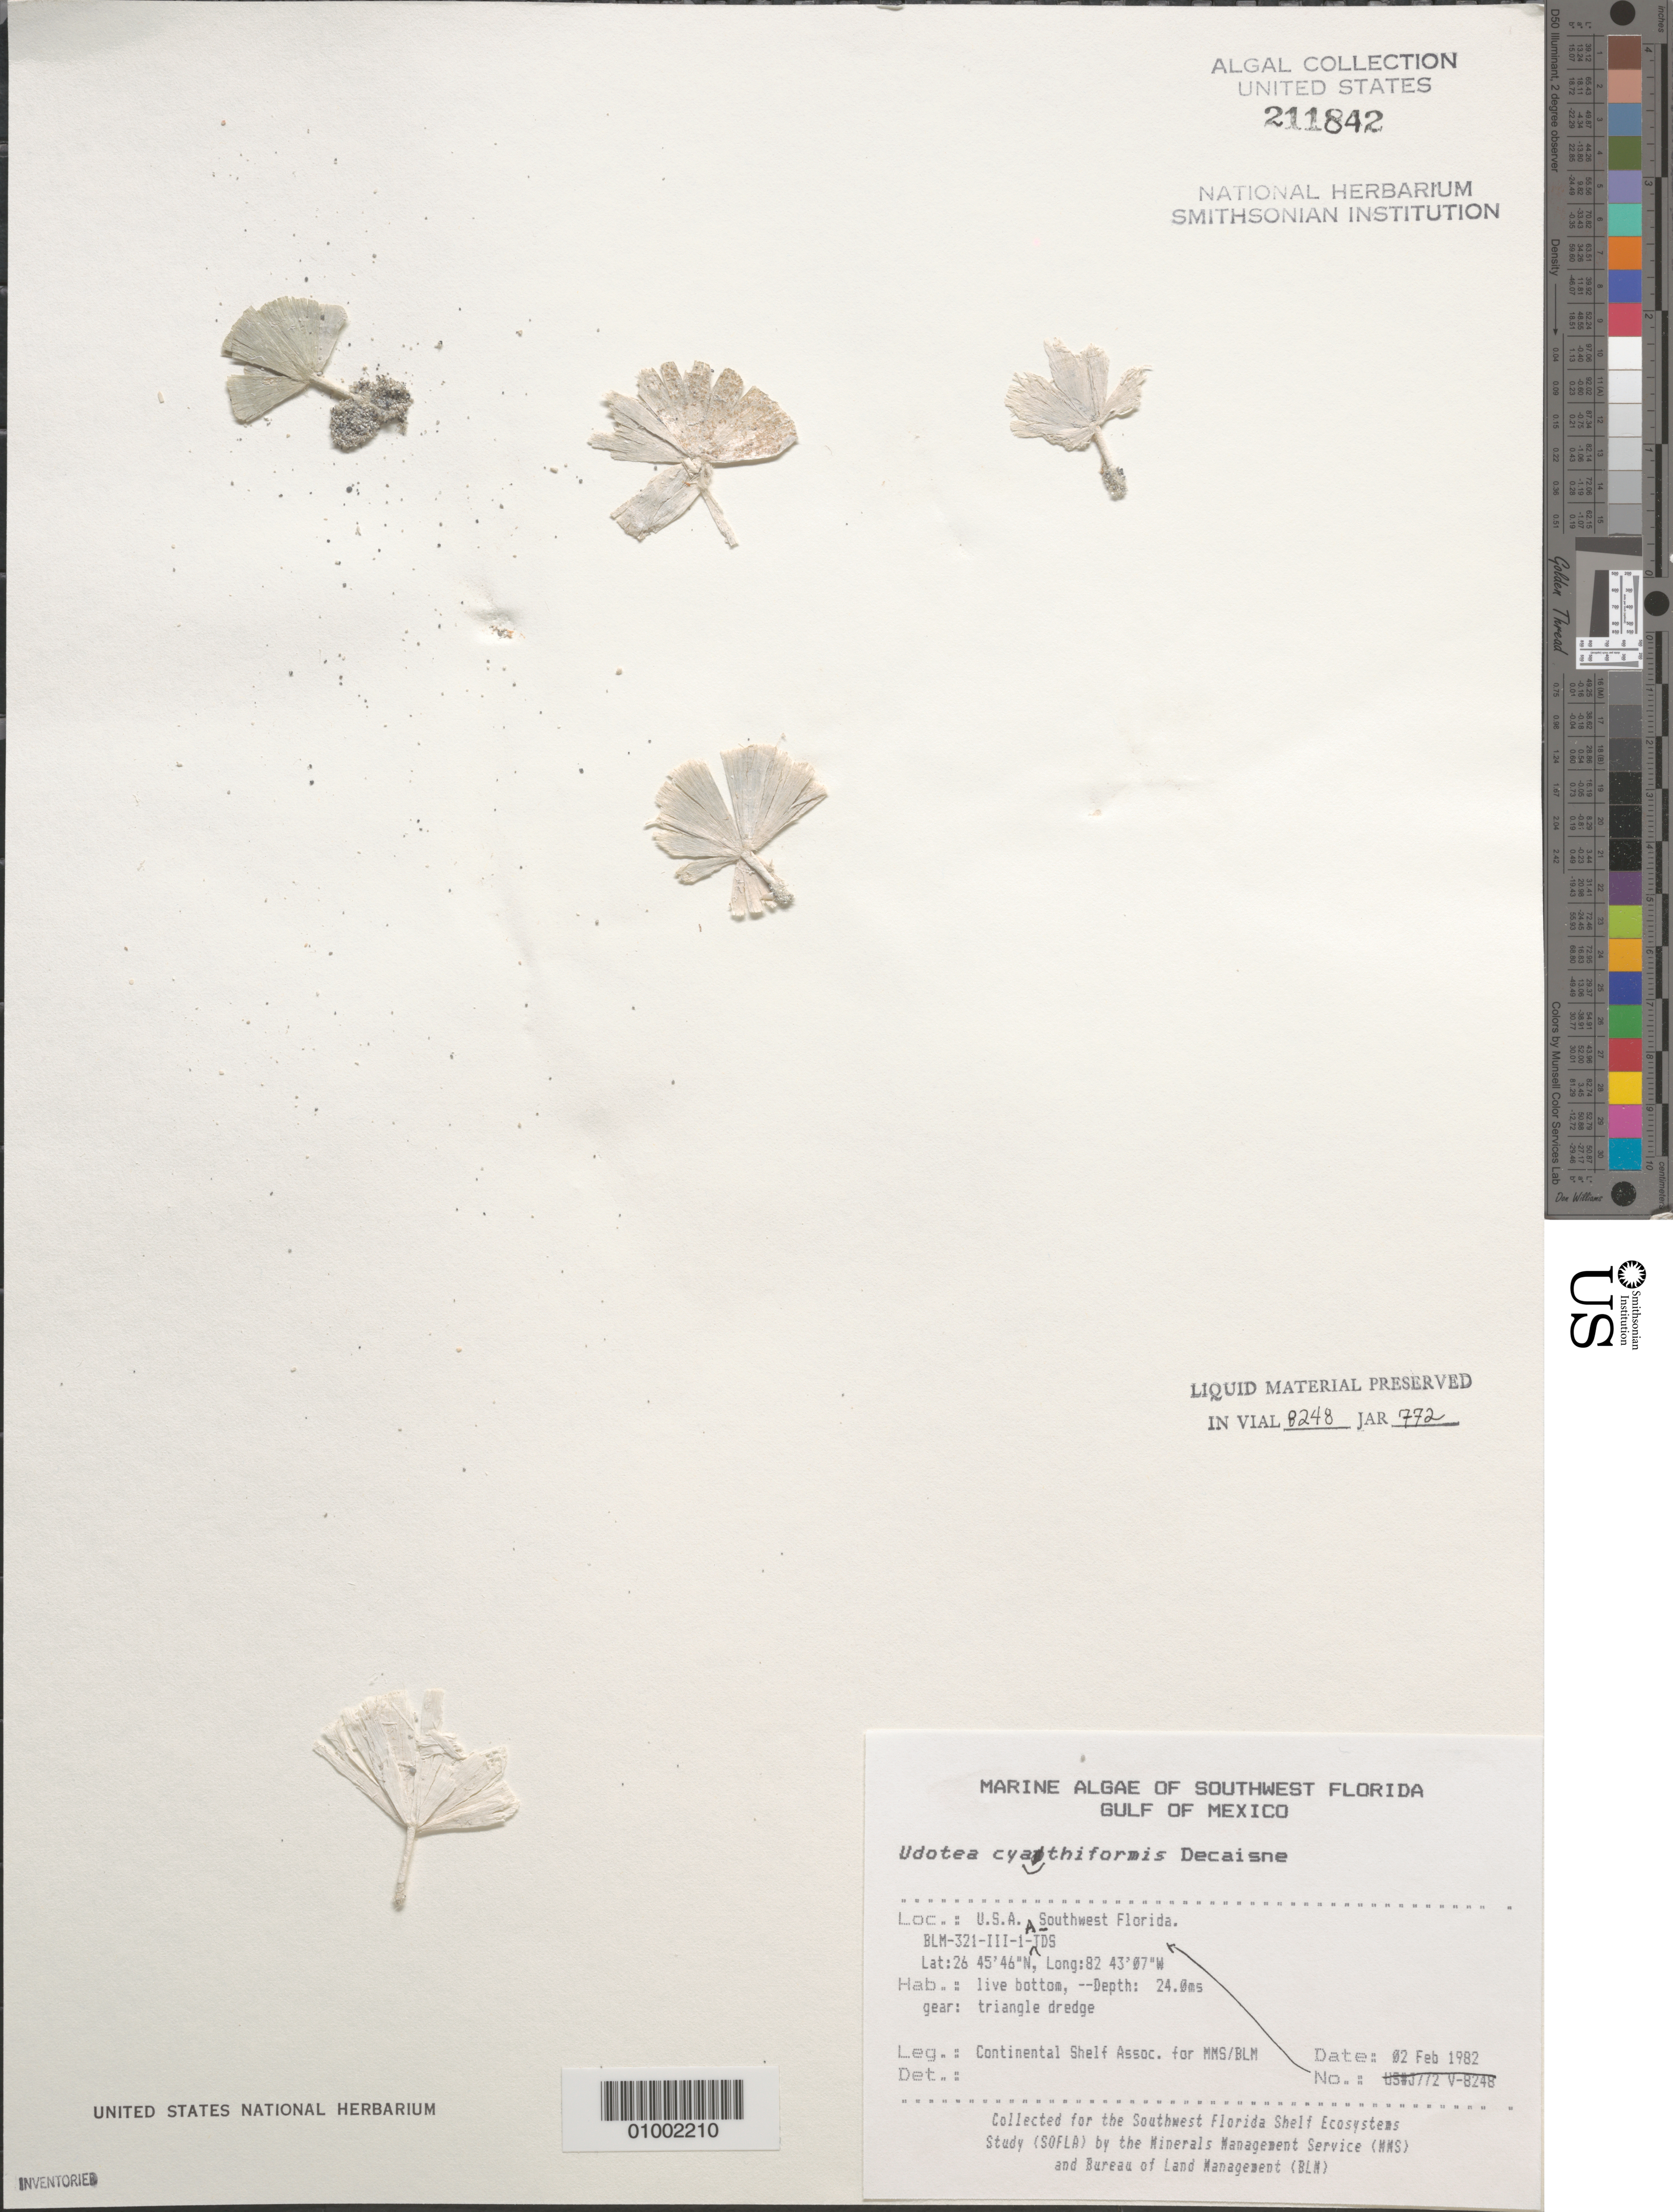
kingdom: Plantae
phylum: Chlorophyta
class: Ulvophyceae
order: Bryopsidales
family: Udoteaceae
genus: Udotea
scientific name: Udotea cyathiformis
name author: Decne.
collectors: Continental Shelf Associates for the MMS/BLM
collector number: BLM-321-III-1-A-TDS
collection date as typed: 02 Feb 1982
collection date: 1982-02-02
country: United States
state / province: Florida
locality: Gulf of Mexico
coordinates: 26 45'46"N, 82 43'07"W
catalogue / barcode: US 211842